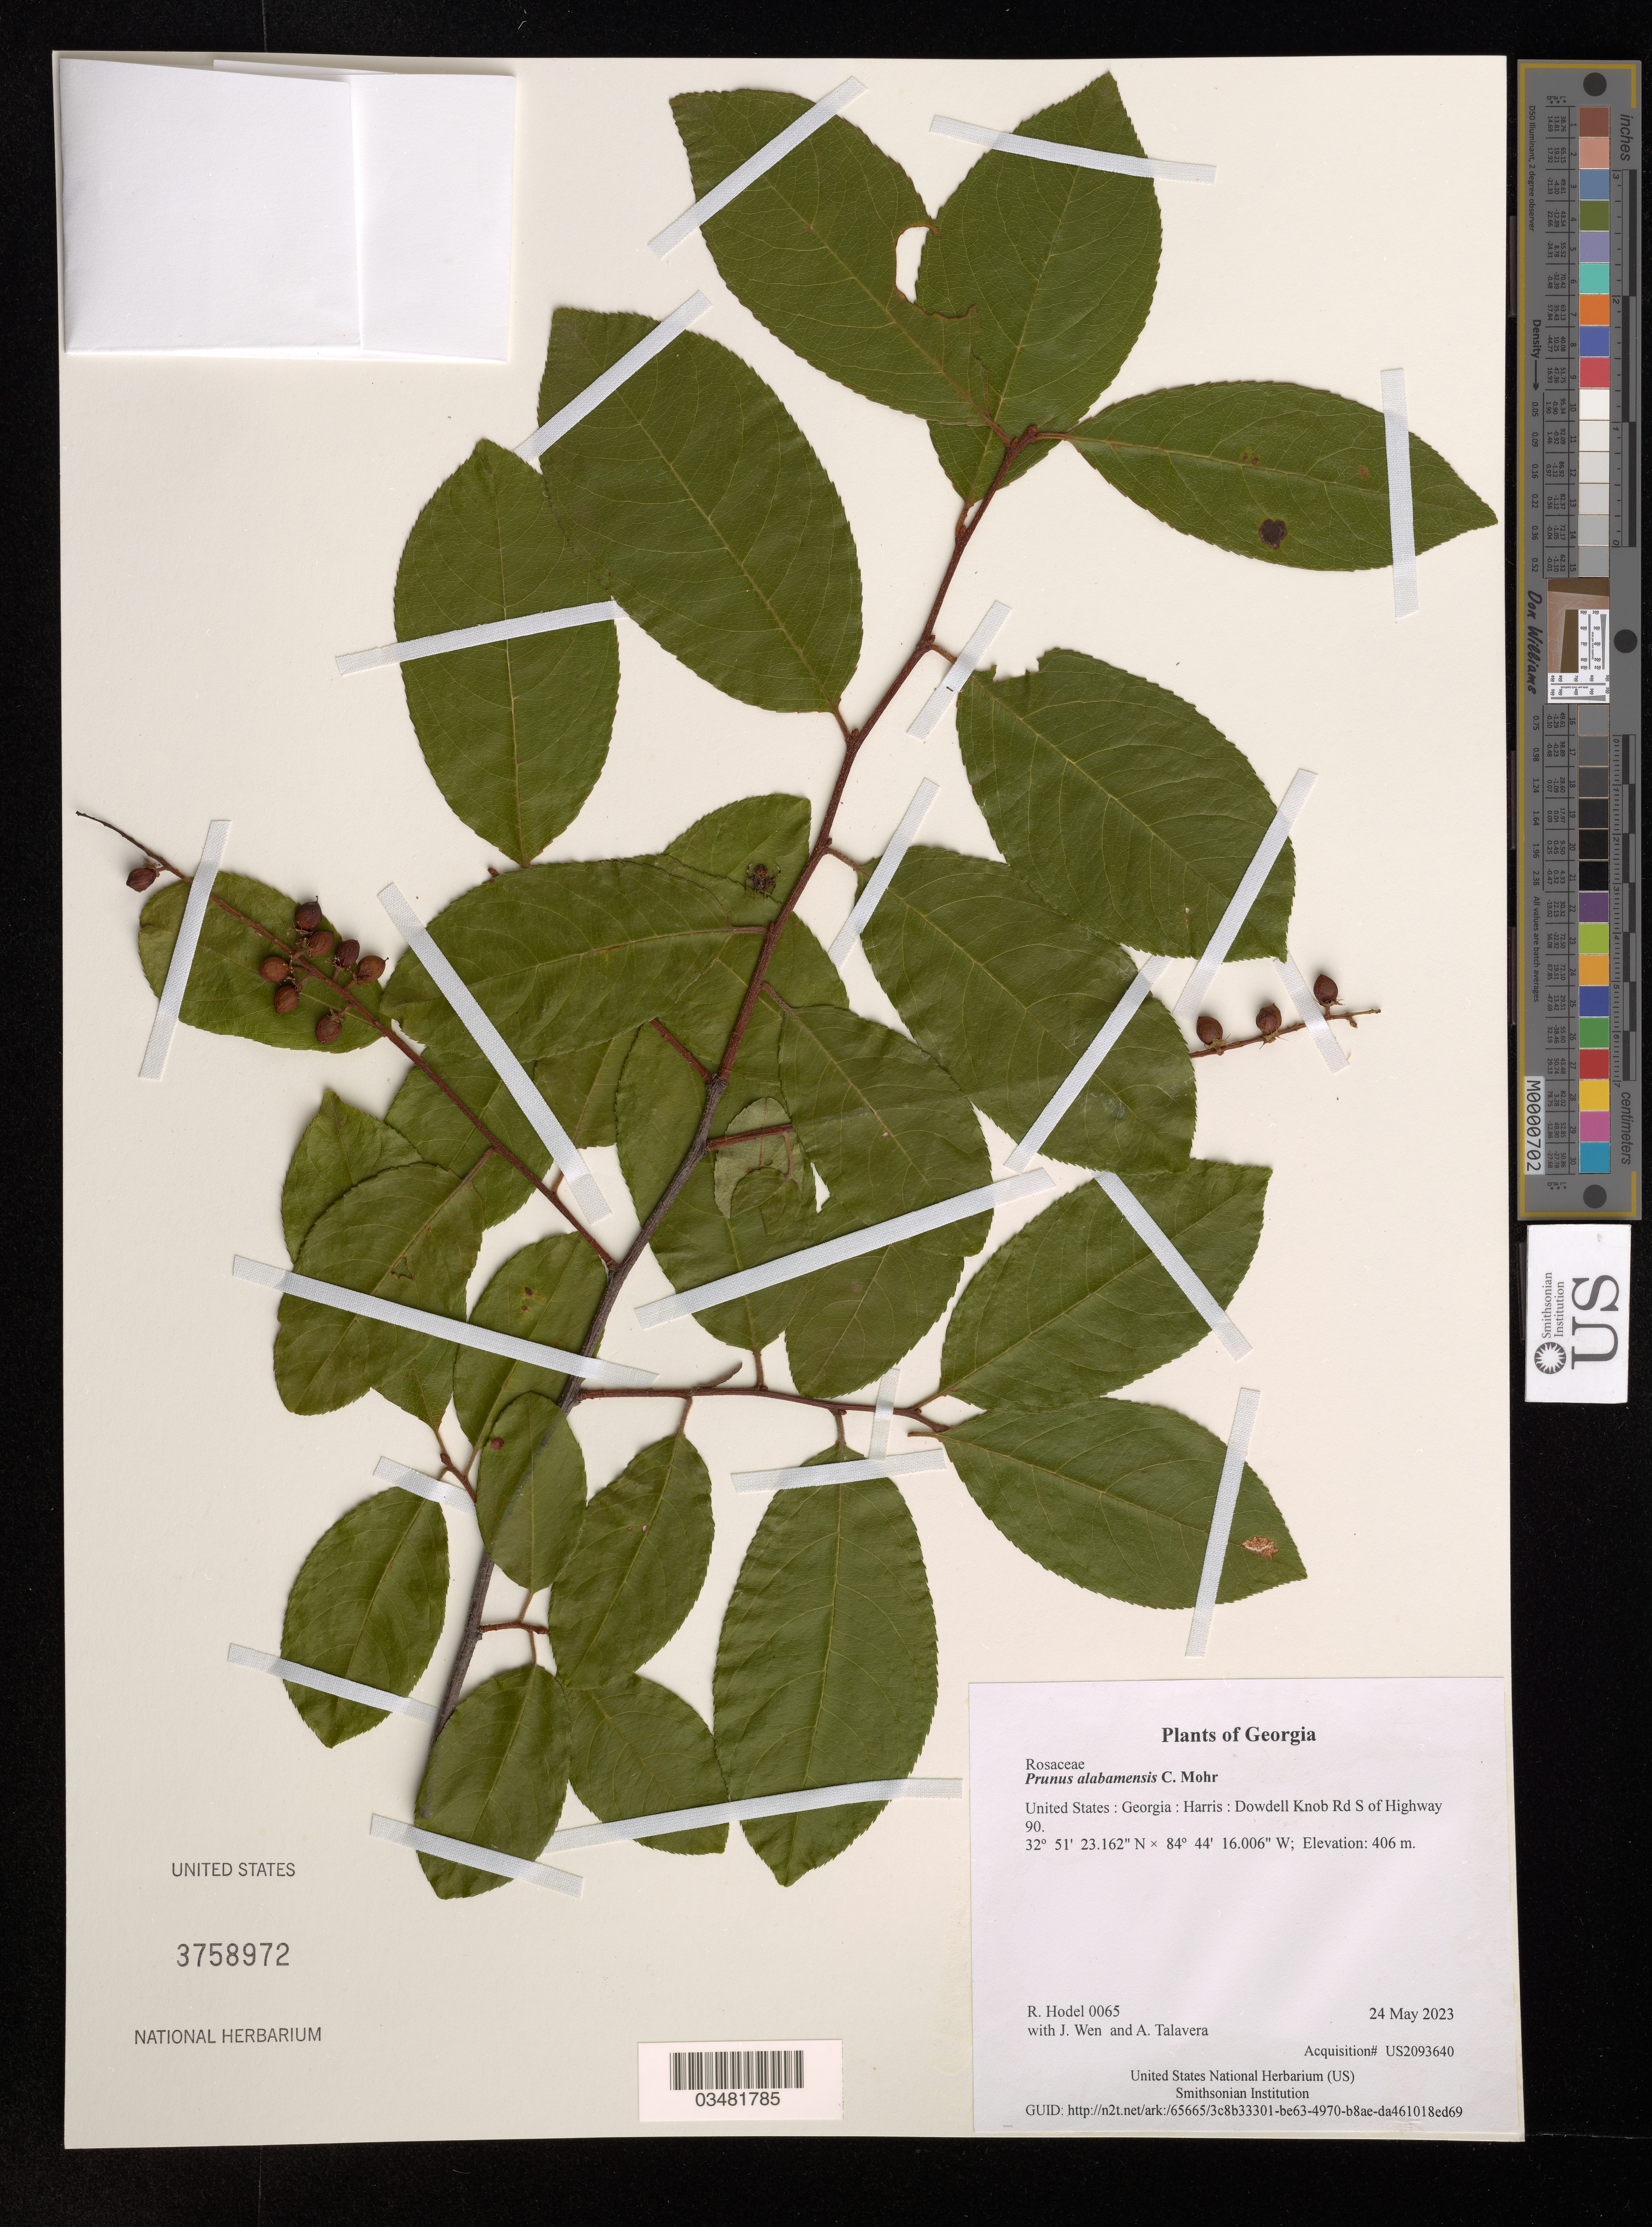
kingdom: Plantae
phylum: Tracheophyta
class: Magnoliopsida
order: Rosales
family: Rosaceae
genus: Prunus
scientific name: Prunus alabamensis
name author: C. Mohr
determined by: Hodel, Richard G. J.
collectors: R. Hodel, J. Wen & A. Talavera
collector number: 0065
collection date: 2023-05-24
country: United States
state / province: Georgia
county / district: Harris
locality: Dowdell Knob Rd S of Highway 90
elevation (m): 406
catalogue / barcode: US 3758972